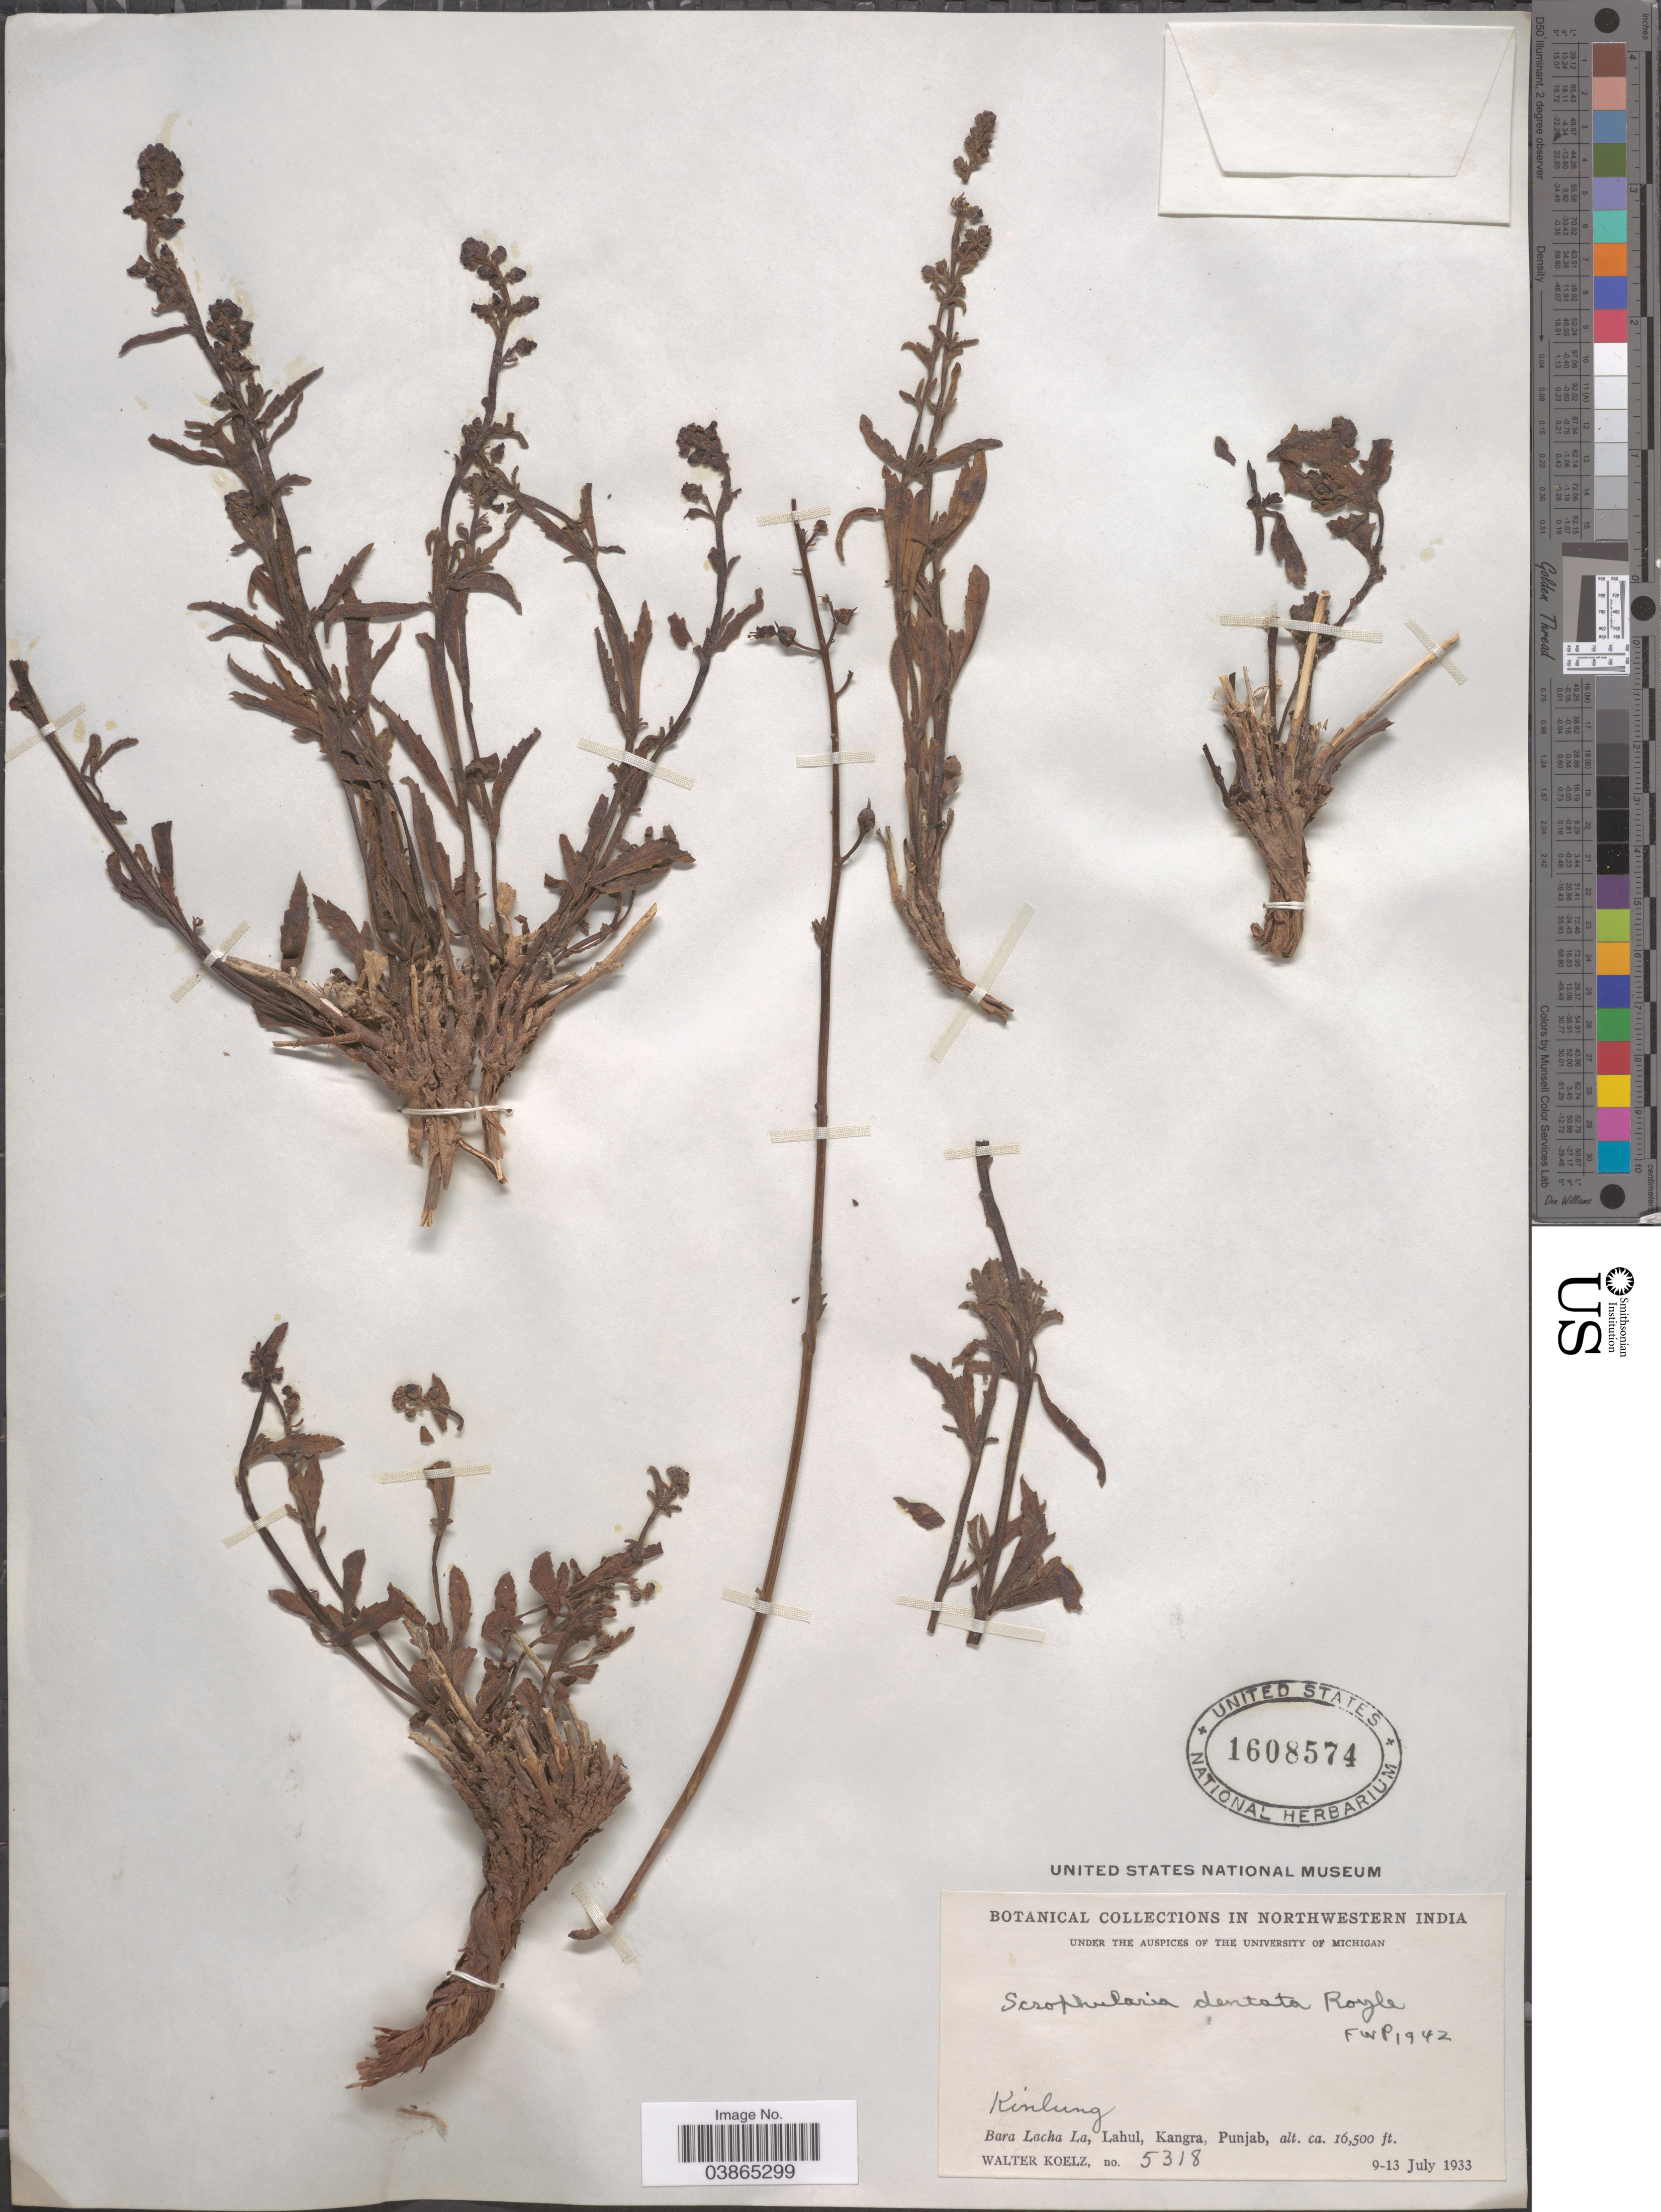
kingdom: Plantae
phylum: Tracheophyta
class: Magnoliopsida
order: Lamiales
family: Scrophulariaceae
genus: Scrophularia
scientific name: Scrophularia dentata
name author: Royle ex Benth.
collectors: W. N. Koelz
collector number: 5318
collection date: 1933-07-09/1933-07-13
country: India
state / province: Punjab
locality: In Northwestern India. Kinlung. Bara Lacha La, Lahul, Kangra.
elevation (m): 5029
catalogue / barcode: US 1608574